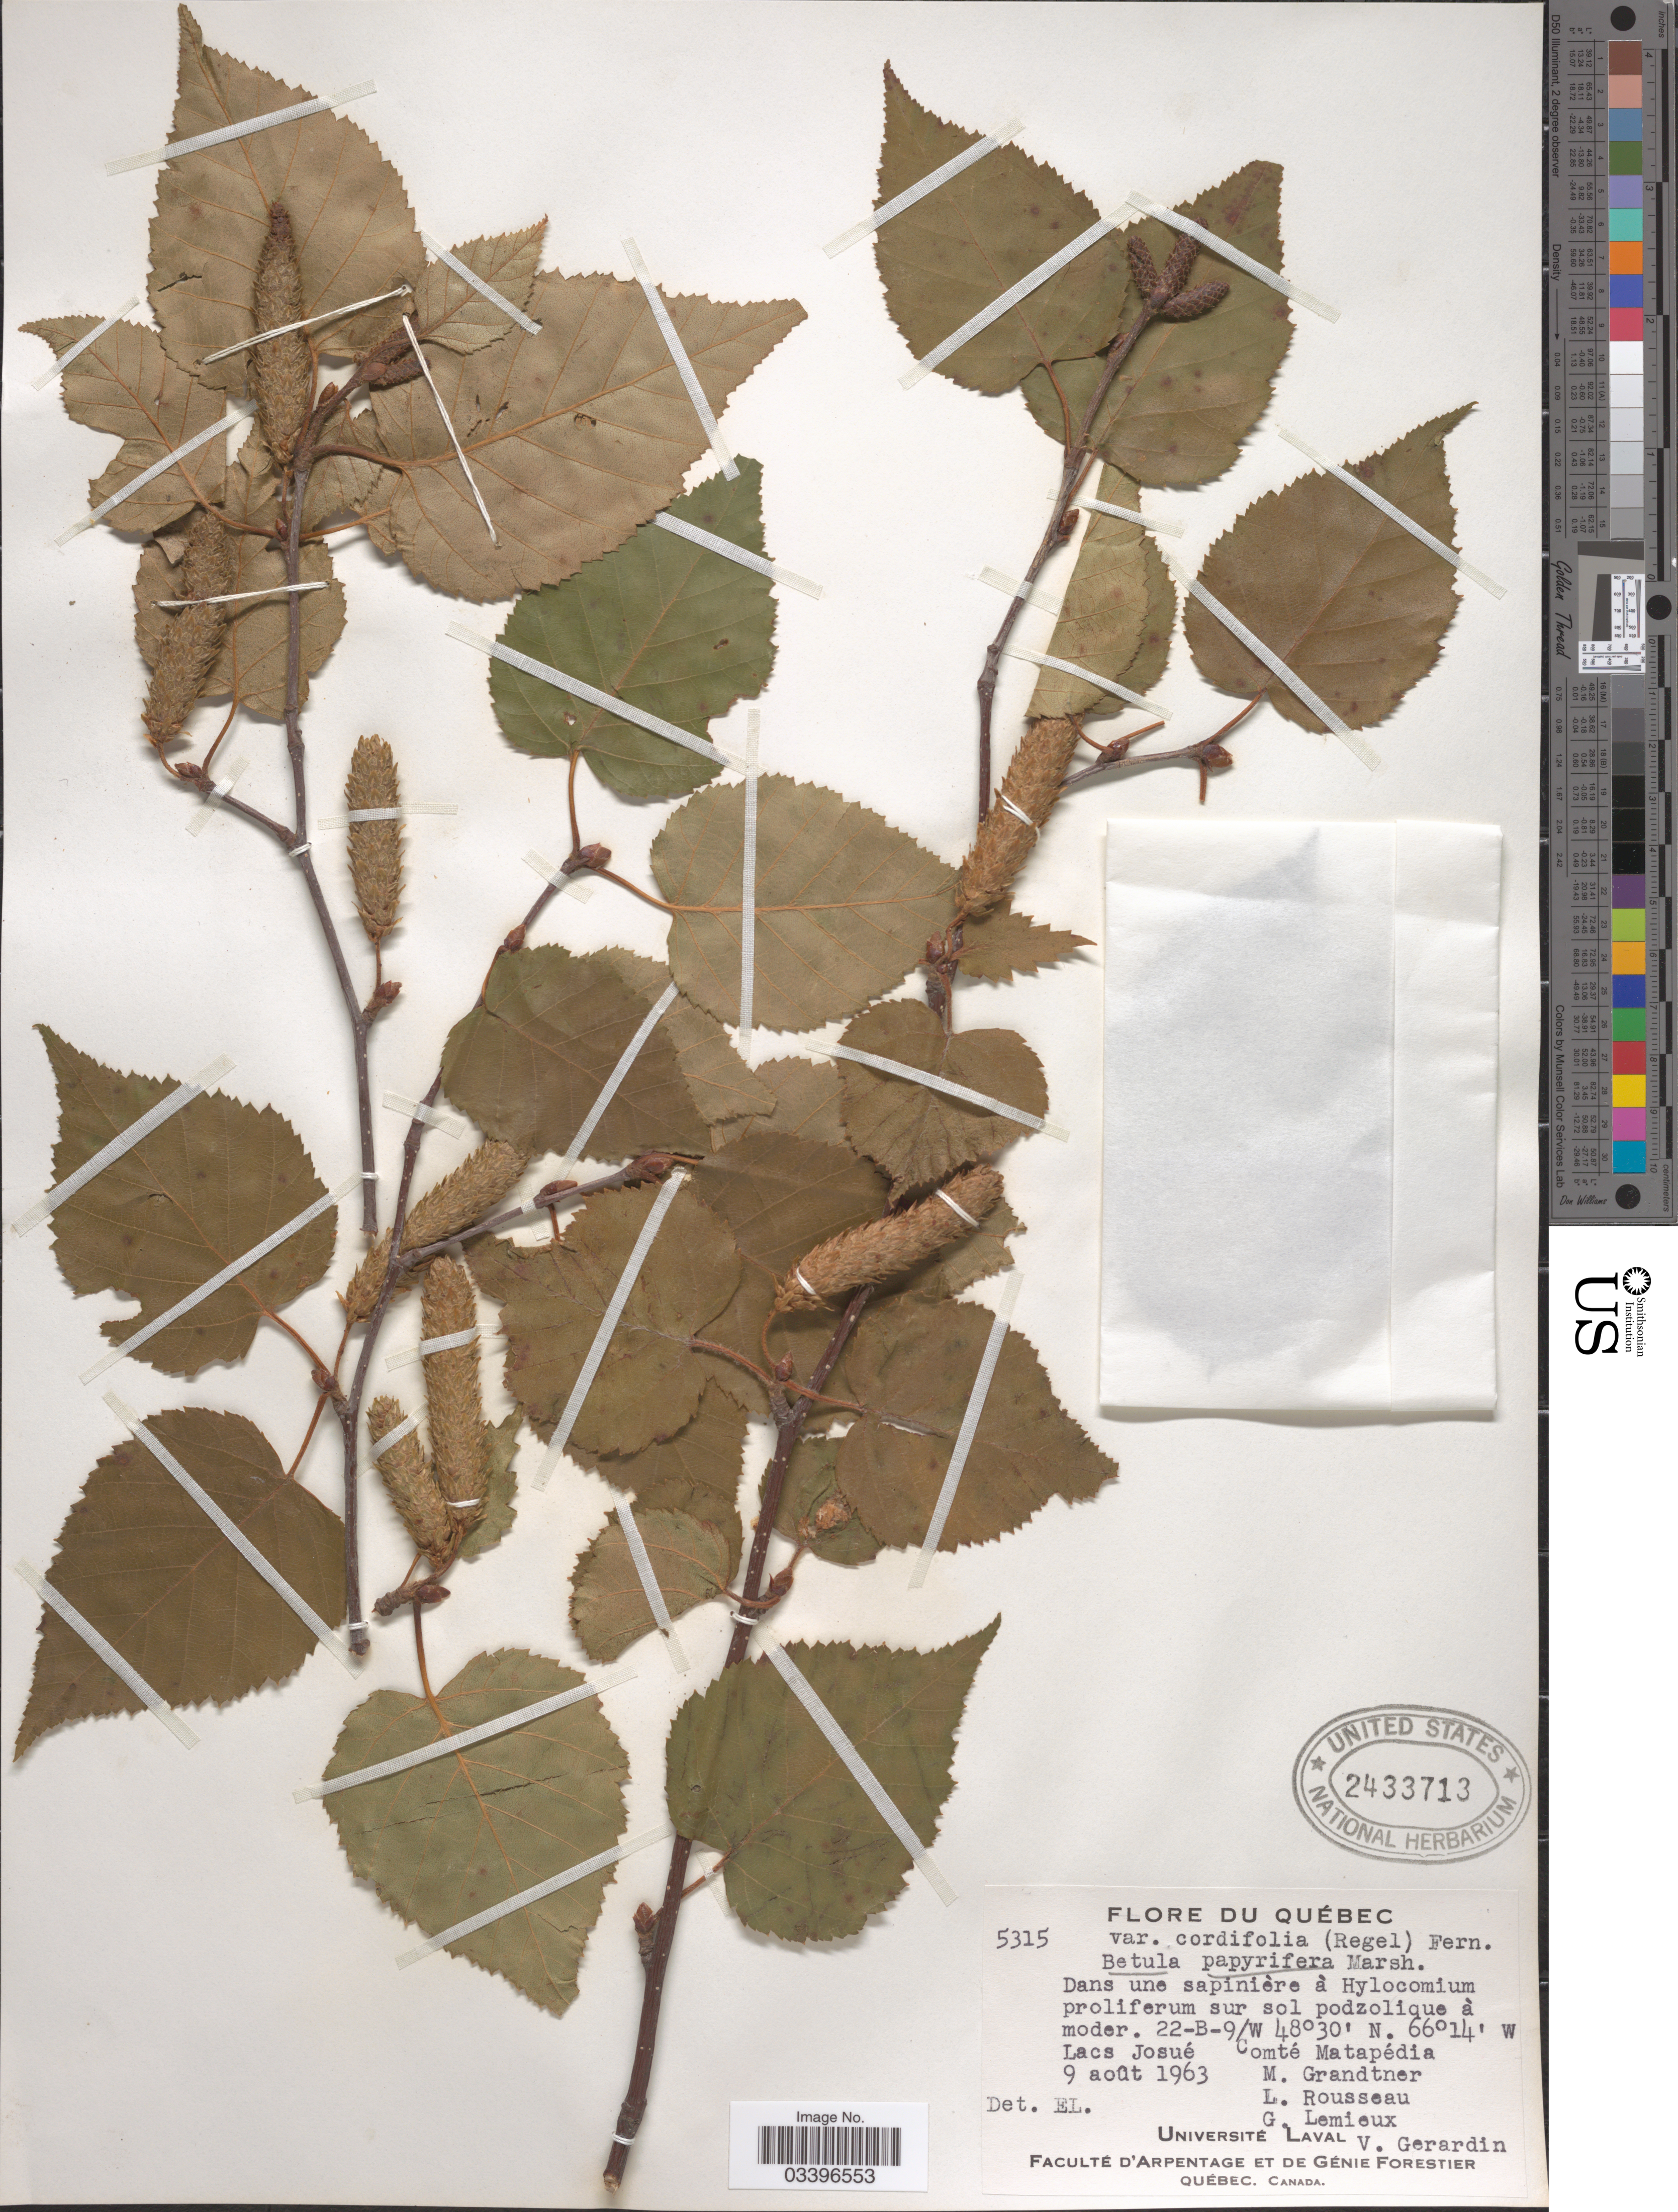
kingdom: Plantae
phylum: Tracheophyta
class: Magnoliopsida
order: Fagales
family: Betulaceae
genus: Betula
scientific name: Betula papyrifera var. cordifolia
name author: (Regel) Regel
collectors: M. Grandtner, L. Rousseau, G. Lemieux & V. Gerardin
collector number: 5315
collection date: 1963-08-09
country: Canada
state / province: Quebec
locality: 22-B-9. Lacs Josué.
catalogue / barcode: US 2433713